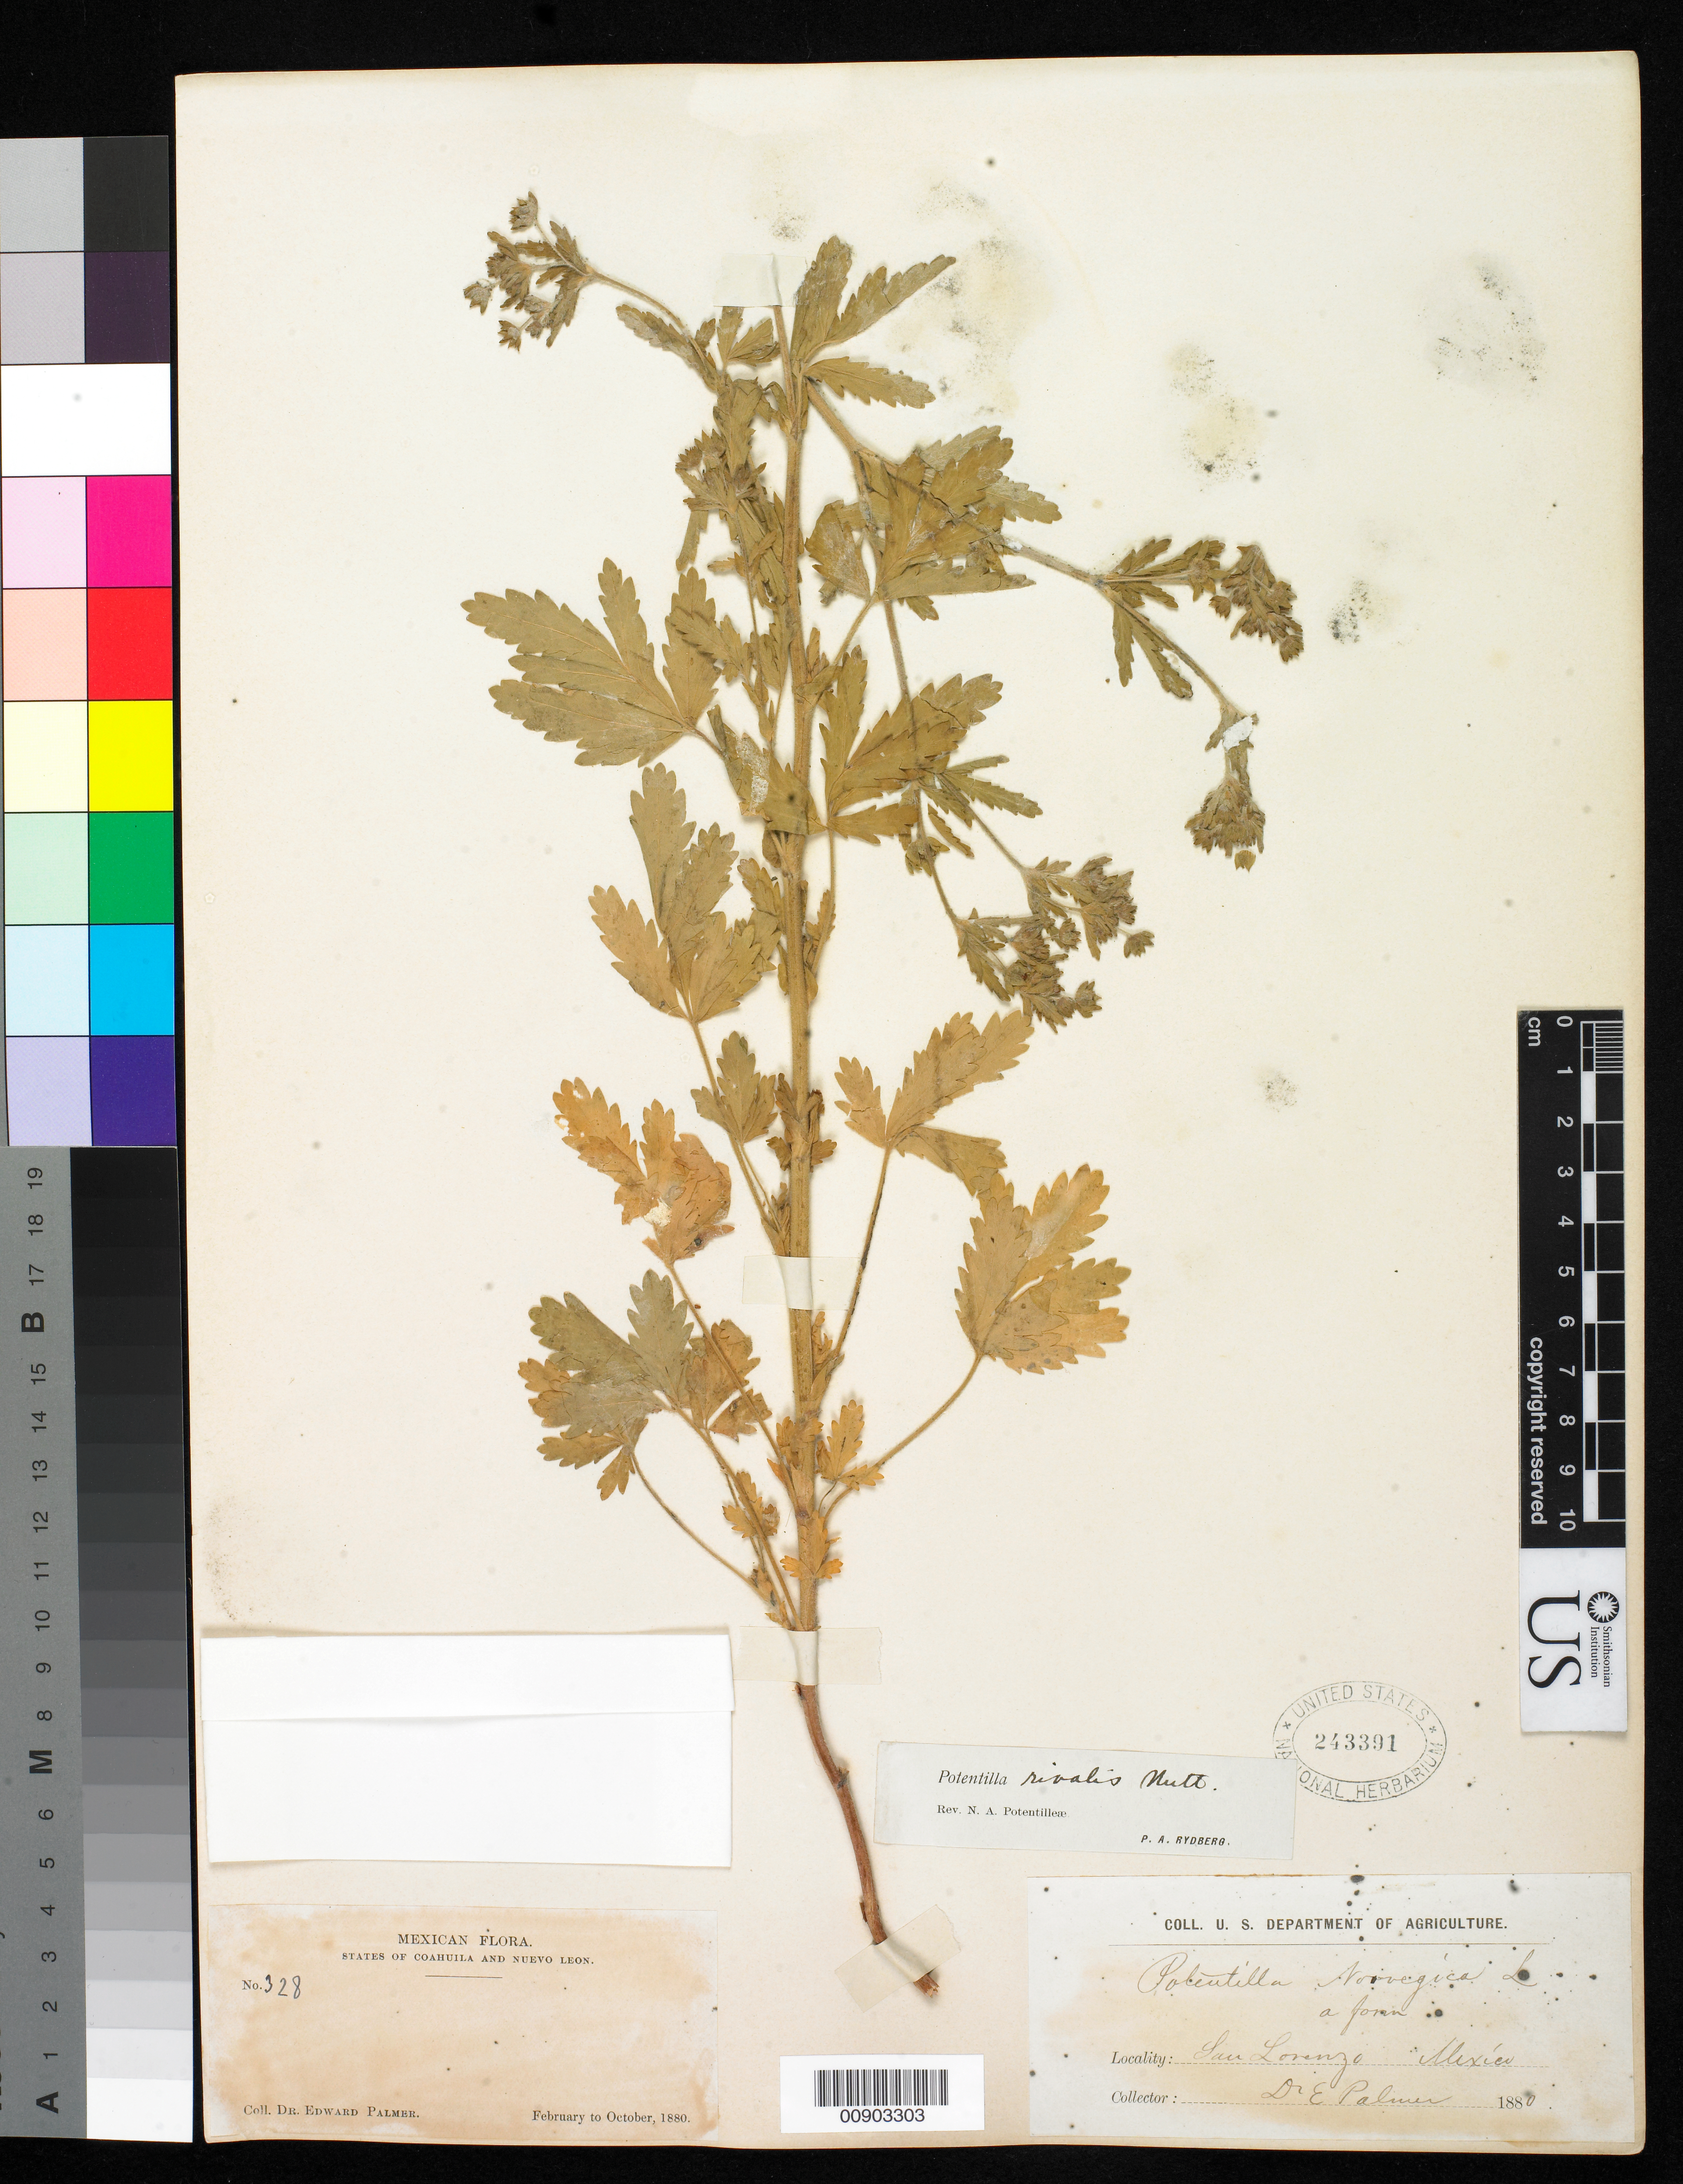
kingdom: Plantae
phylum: Tracheophyta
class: Magnoliopsida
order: Rosales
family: Rosaceae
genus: Potentilla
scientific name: Potentilla rivalis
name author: Nutt.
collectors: E. Palmer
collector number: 328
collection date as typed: Feb 1880 to -- Oct 1880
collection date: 1880-02/1880-10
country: Mexico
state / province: Coahuila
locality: San Lorenzo, Coahuila.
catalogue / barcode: US 243391